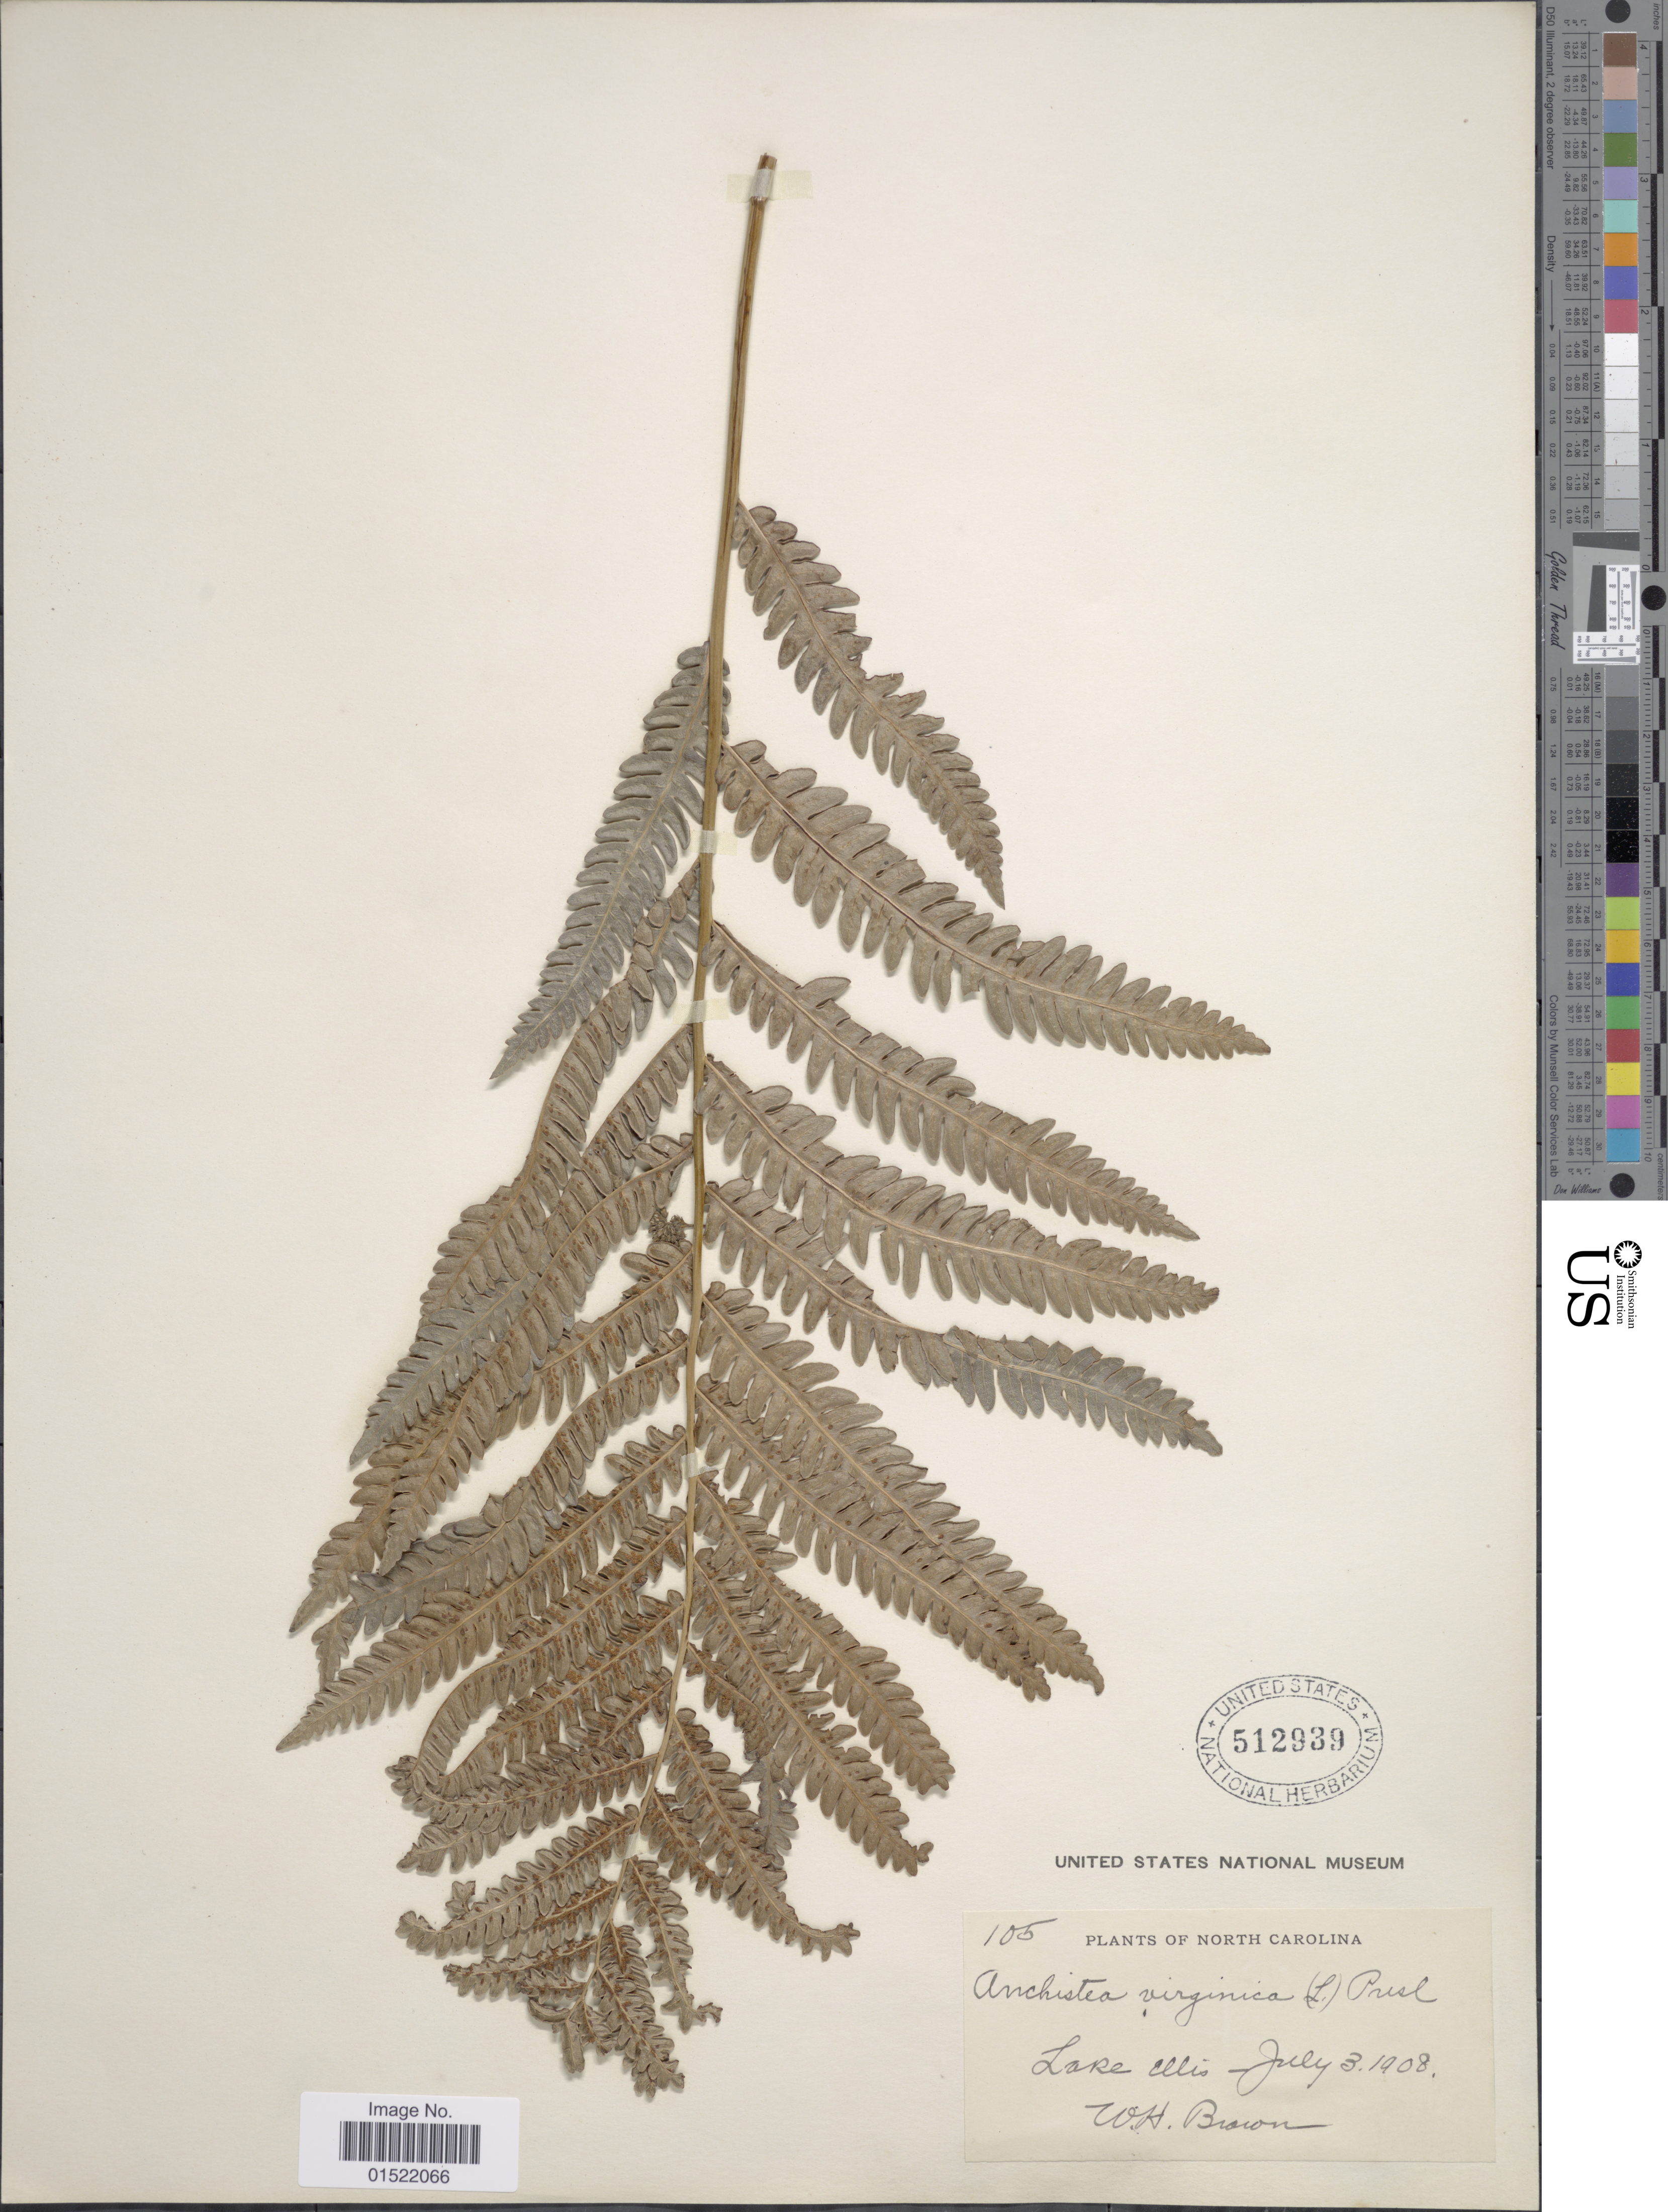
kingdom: Plantae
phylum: Tracheophyta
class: Polypodiopsida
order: Polypodiales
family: Blechnaceae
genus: Woodwardia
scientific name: Woodwardia virginica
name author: (L.) R.M. Sm.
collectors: W. H. Brown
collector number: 105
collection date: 1908-07-03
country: United States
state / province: North Carolina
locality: Lake Ellis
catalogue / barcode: US 512939